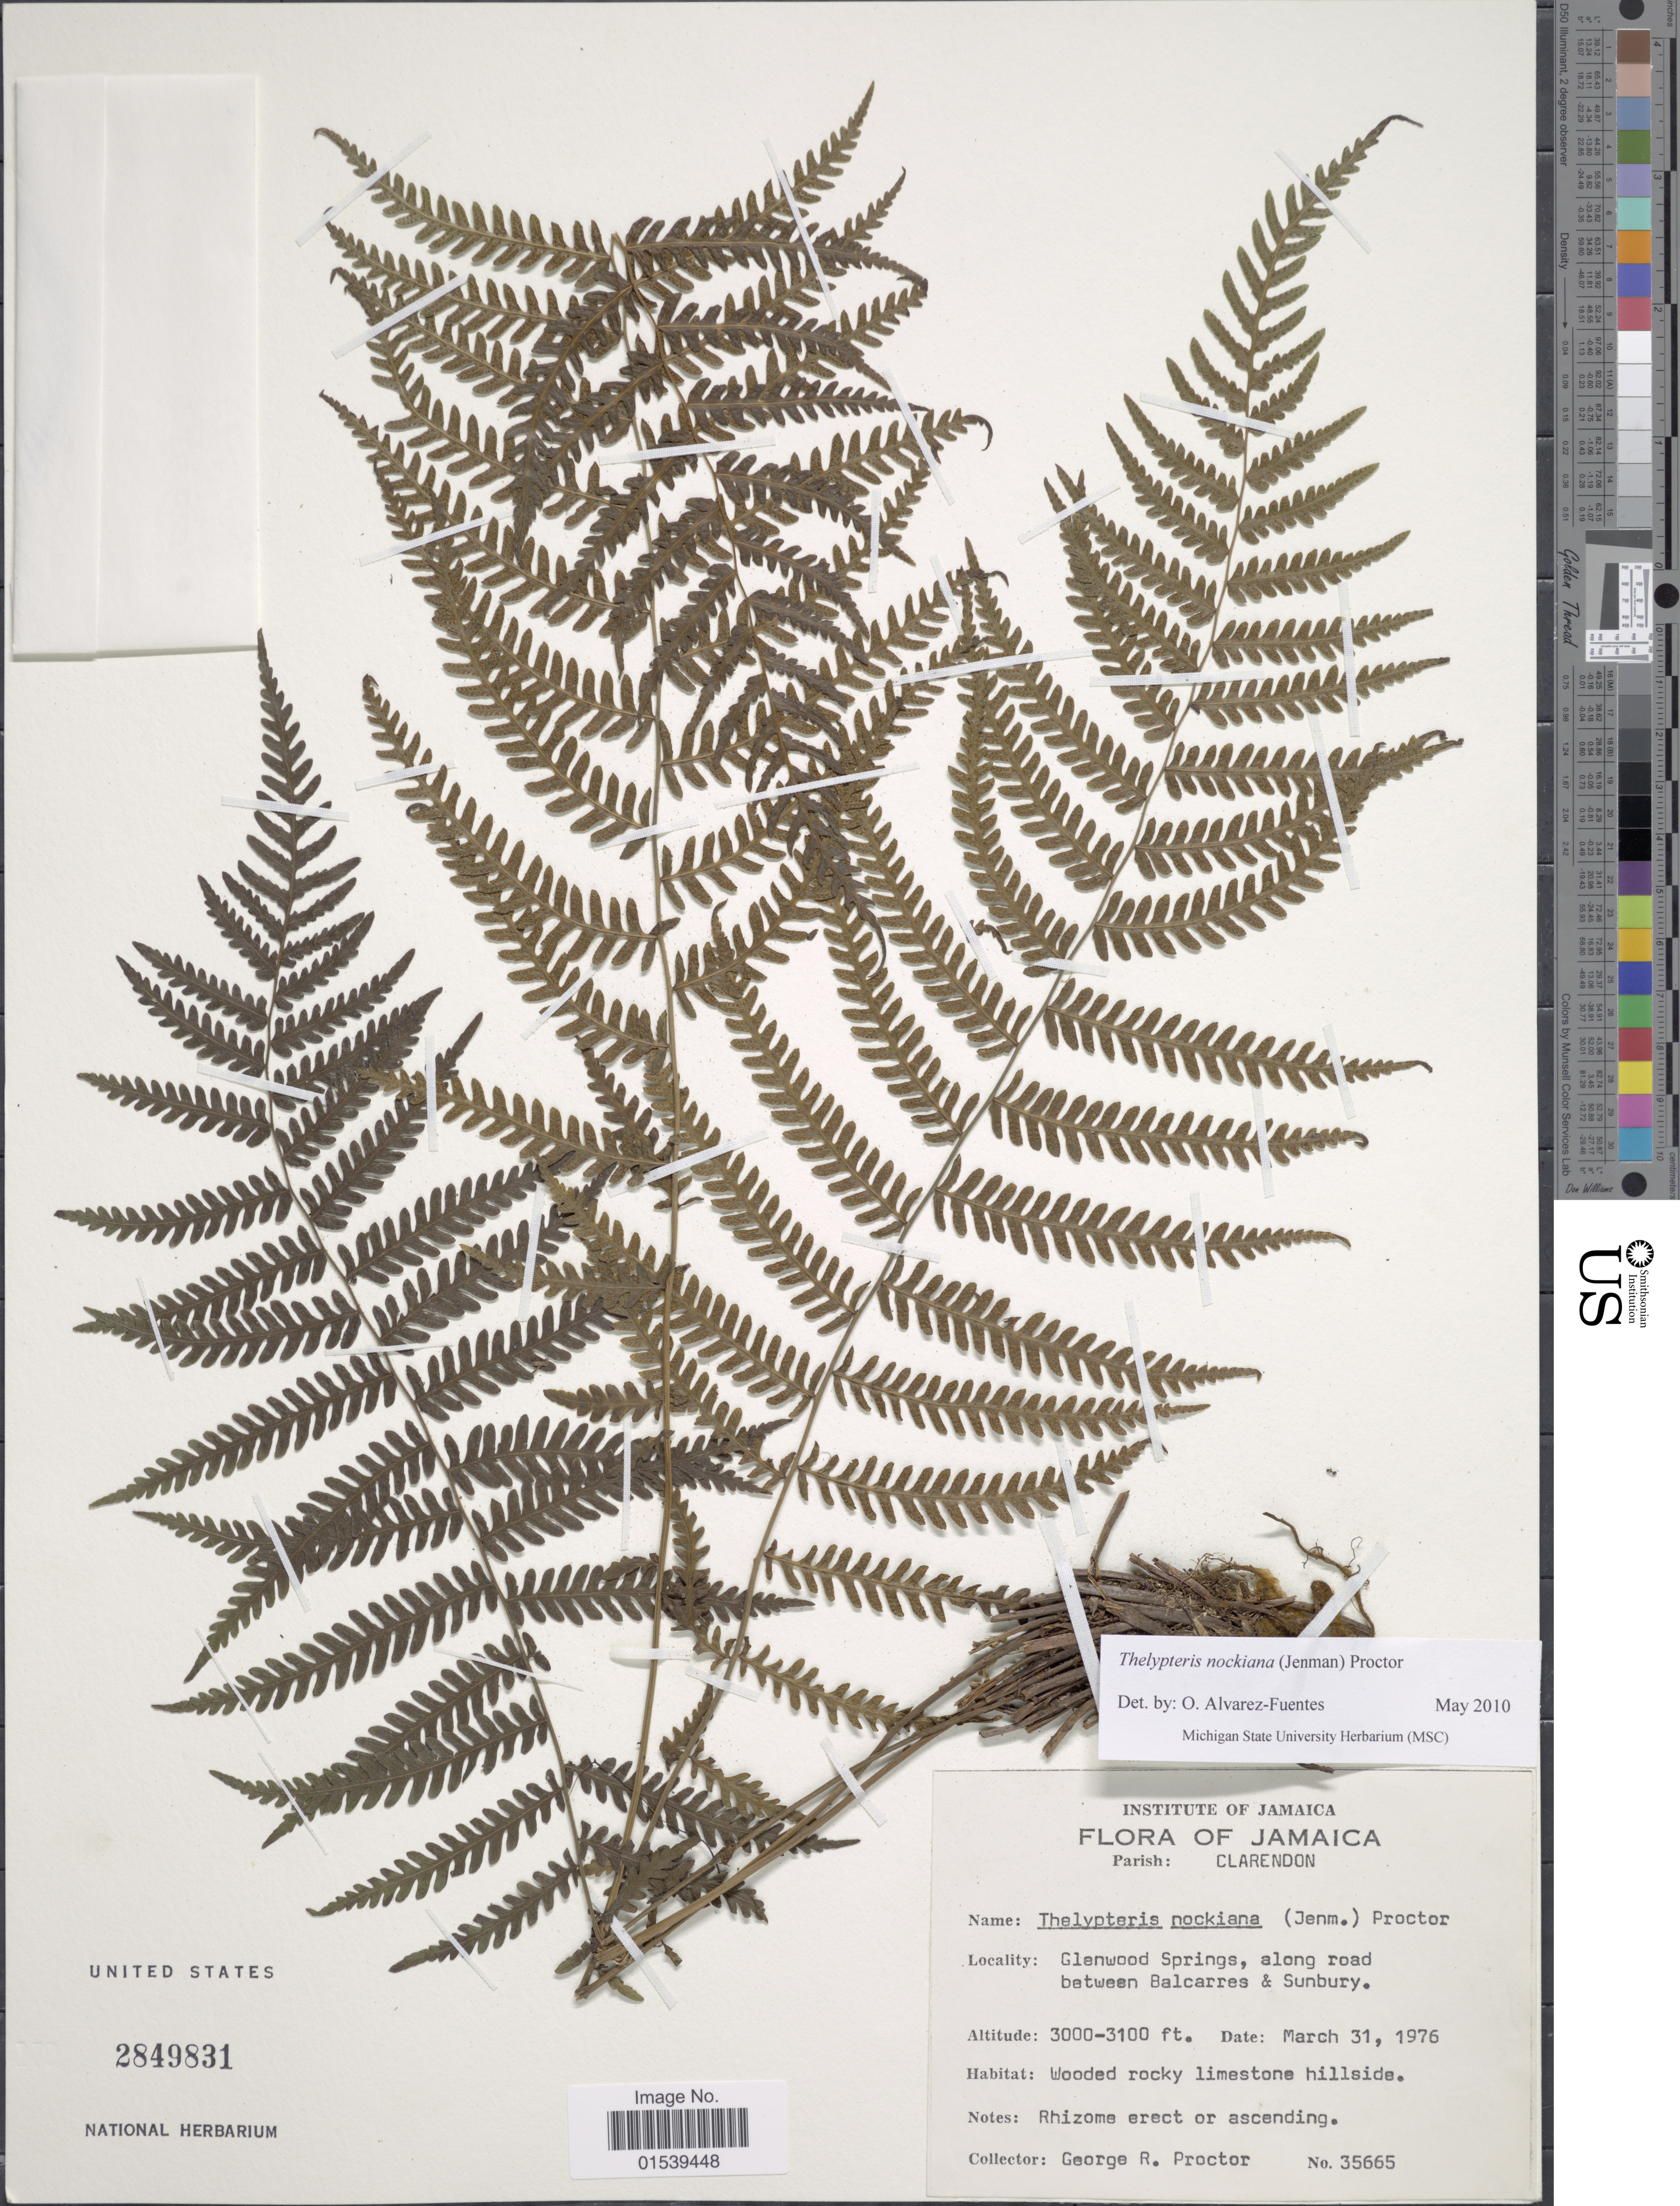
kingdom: Plantae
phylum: Tracheophyta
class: Polypodiopsida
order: Polypodiales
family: Thelypteridaceae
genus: Amauropelta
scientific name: Amauropelta nockiana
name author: (Jenman) Pic. Serm.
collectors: G. R. Proctor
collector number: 35665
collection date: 1976-03-31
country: Jamaica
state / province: Clarendon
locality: Parish Clarendon, Glenwood Springs, along road between Balcarres & Sunbury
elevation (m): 914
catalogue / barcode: US 2849831